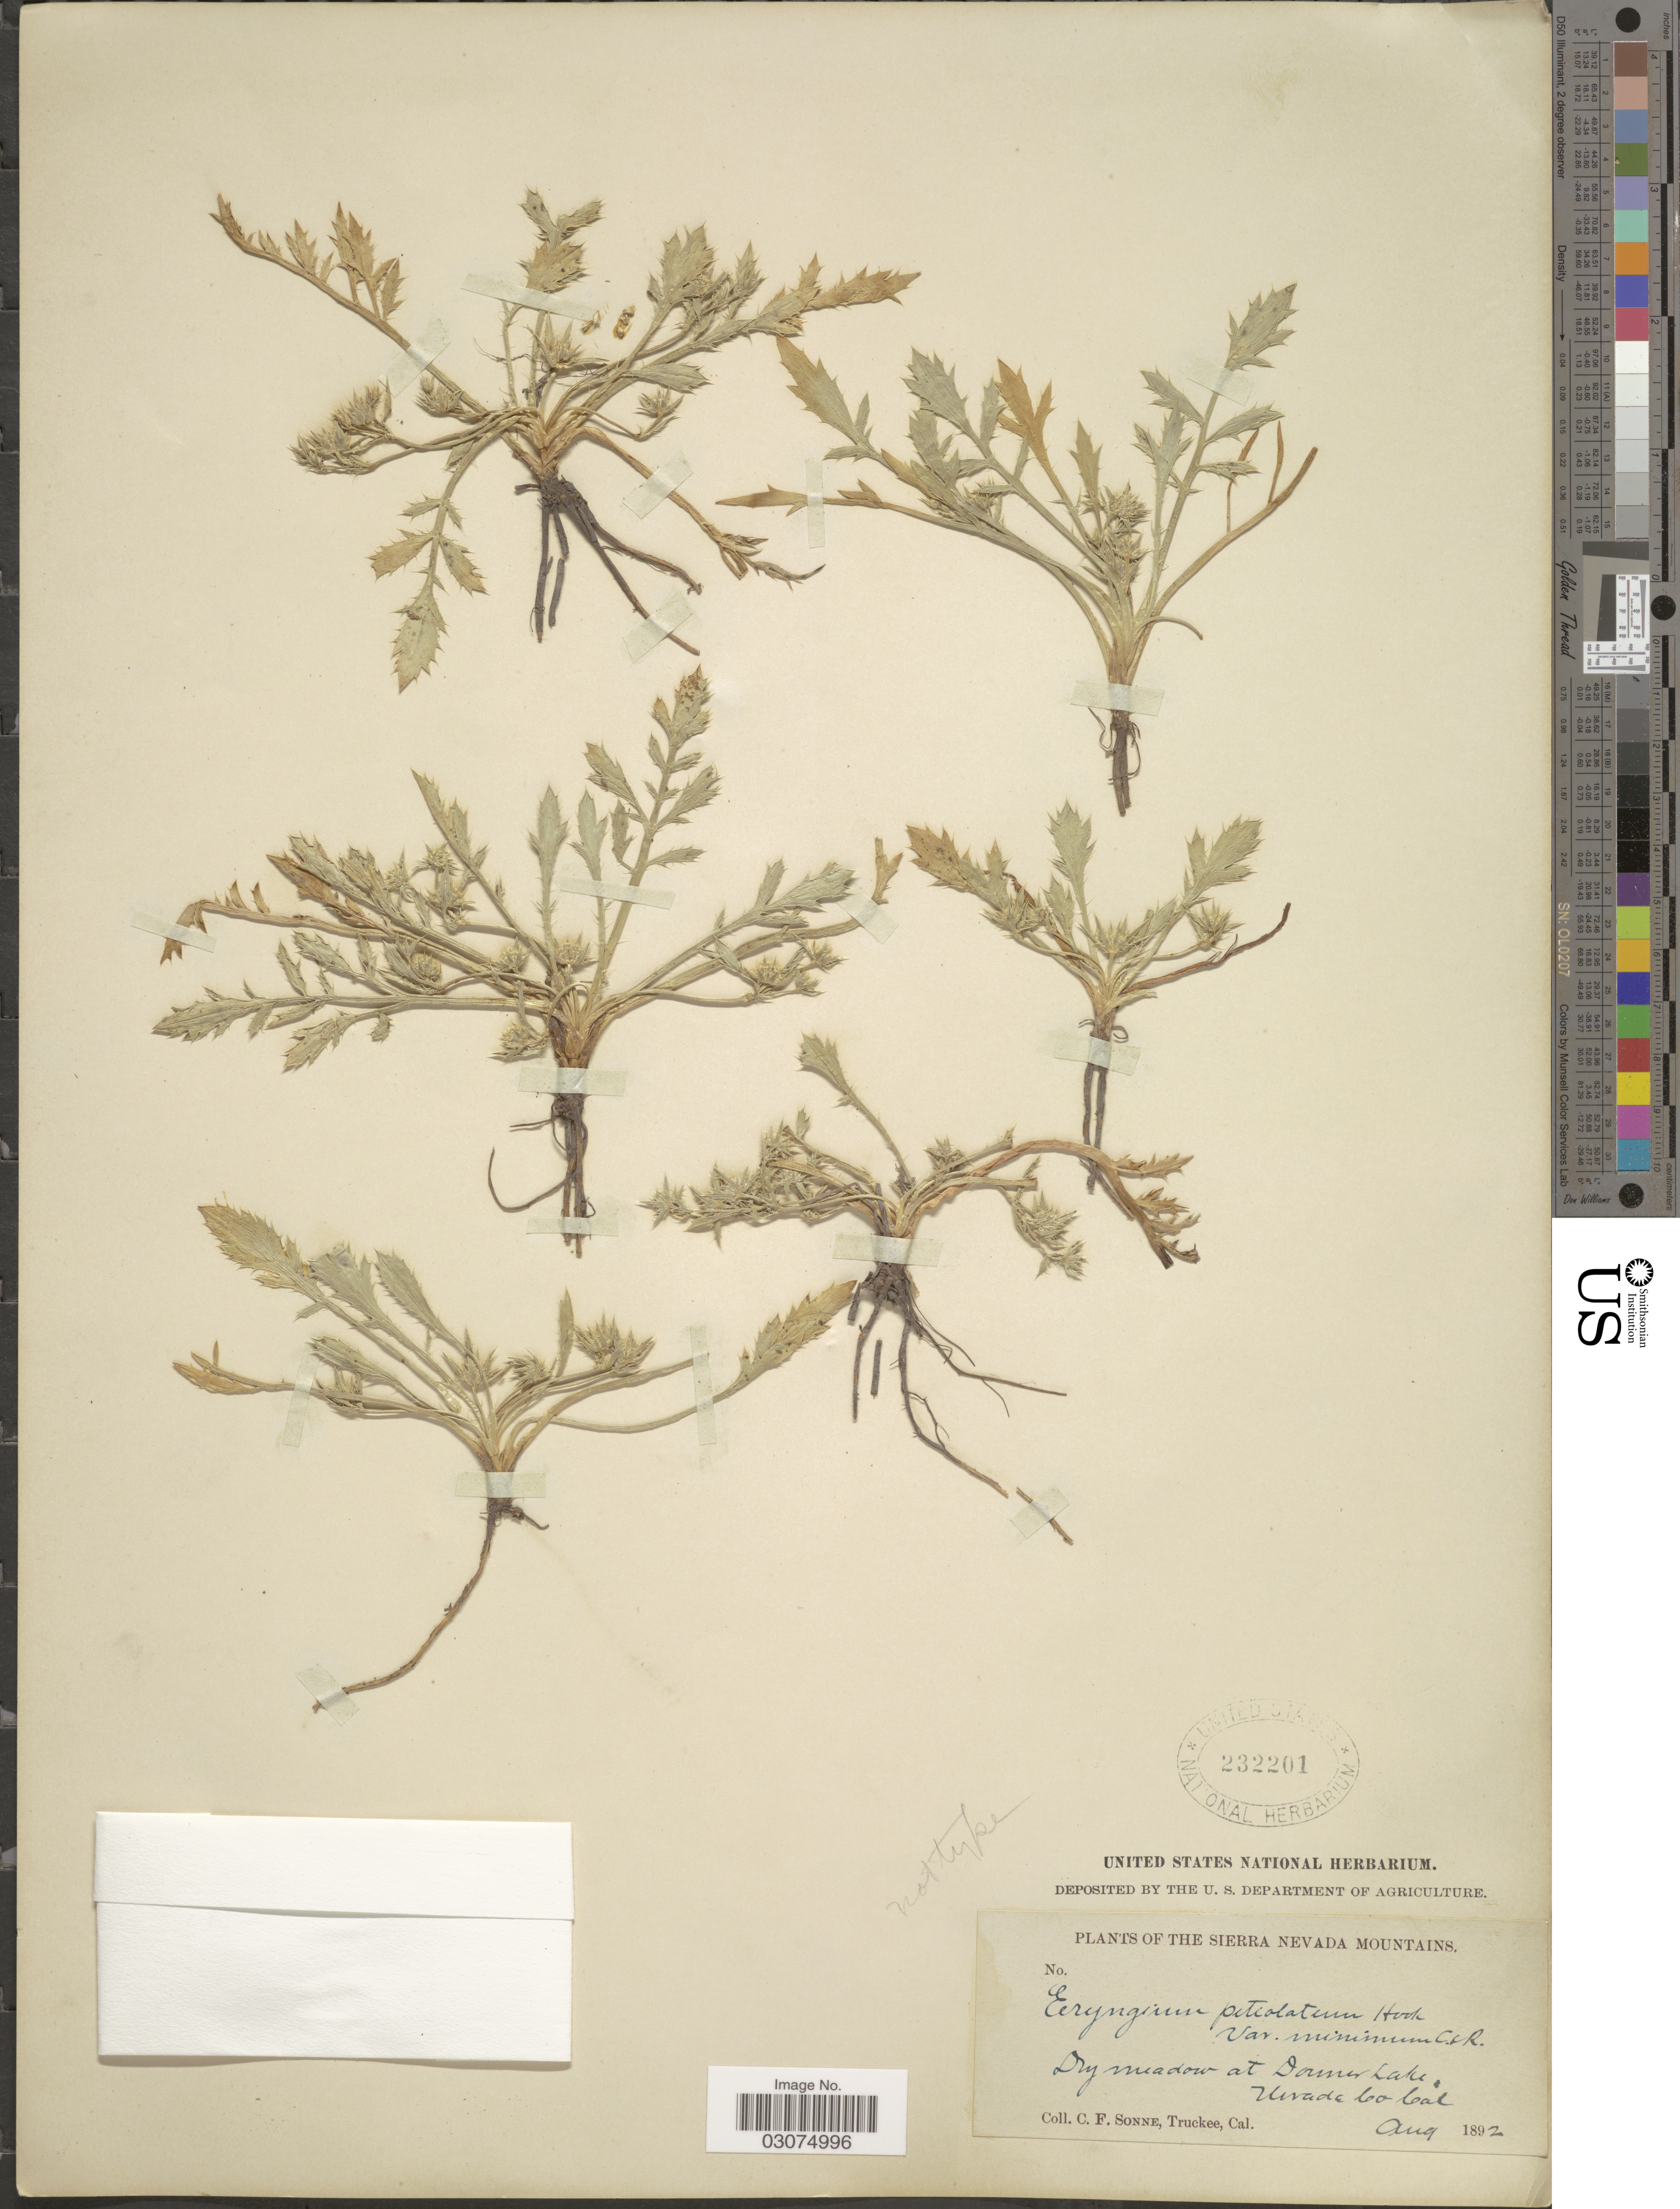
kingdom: Plantae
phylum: Tracheophyta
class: Magnoliopsida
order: Apiales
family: Apiaceae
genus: Eryngium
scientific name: Eryngium petiolatum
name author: Hook.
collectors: C. Sonne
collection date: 1892-08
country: United States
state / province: California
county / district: Nevada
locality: Sierra Nevada Mountains. Donner Lake, Nevada Co.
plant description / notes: Annotated as Eryngium petiolatum var. minimum C. & R. [Coulter & Rose] but cannot be a type, as name (1888) predates collection date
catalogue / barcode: US 232201